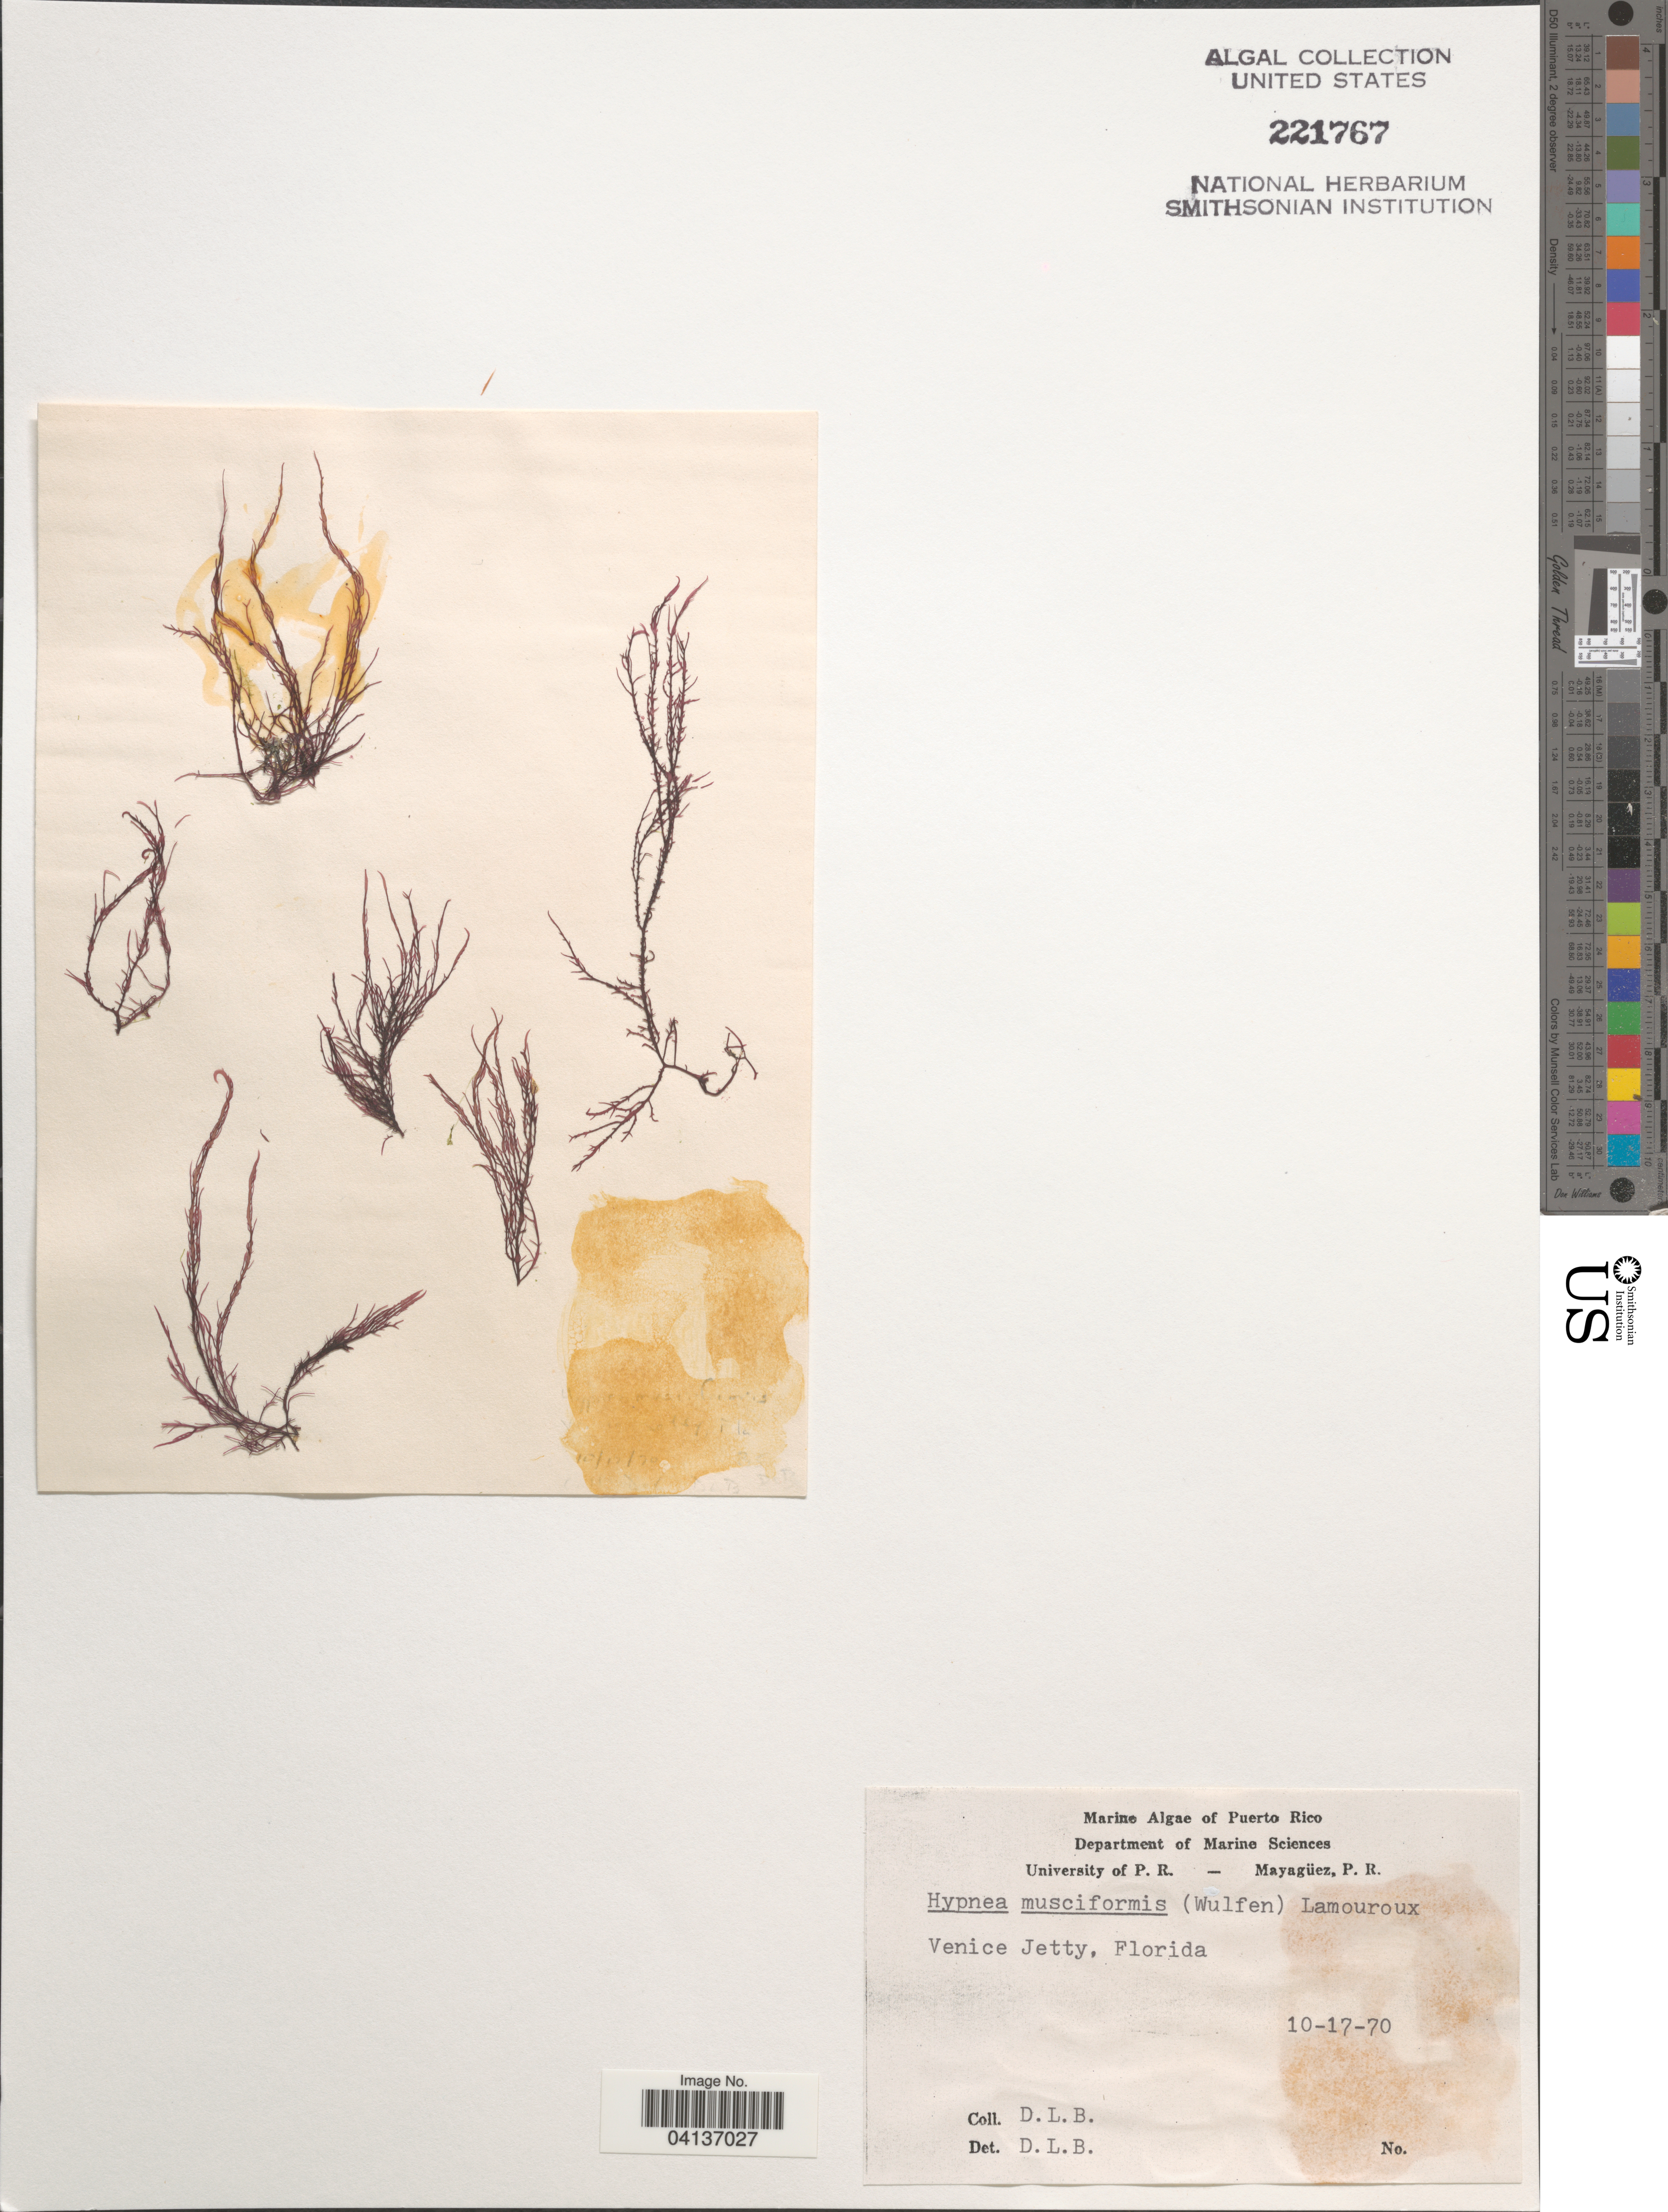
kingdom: Plantae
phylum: Rhodophyta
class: Florideophyceae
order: Gigartinales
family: Cystocloniaceae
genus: Hypnea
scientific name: Hypnea musciformis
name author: (Wulfen) J.V.Lamouroux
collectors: D. L. B.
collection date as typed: Transcribed d/m/y: 17/10/70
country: United States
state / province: Florida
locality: Venice Jetty.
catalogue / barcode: US 221767